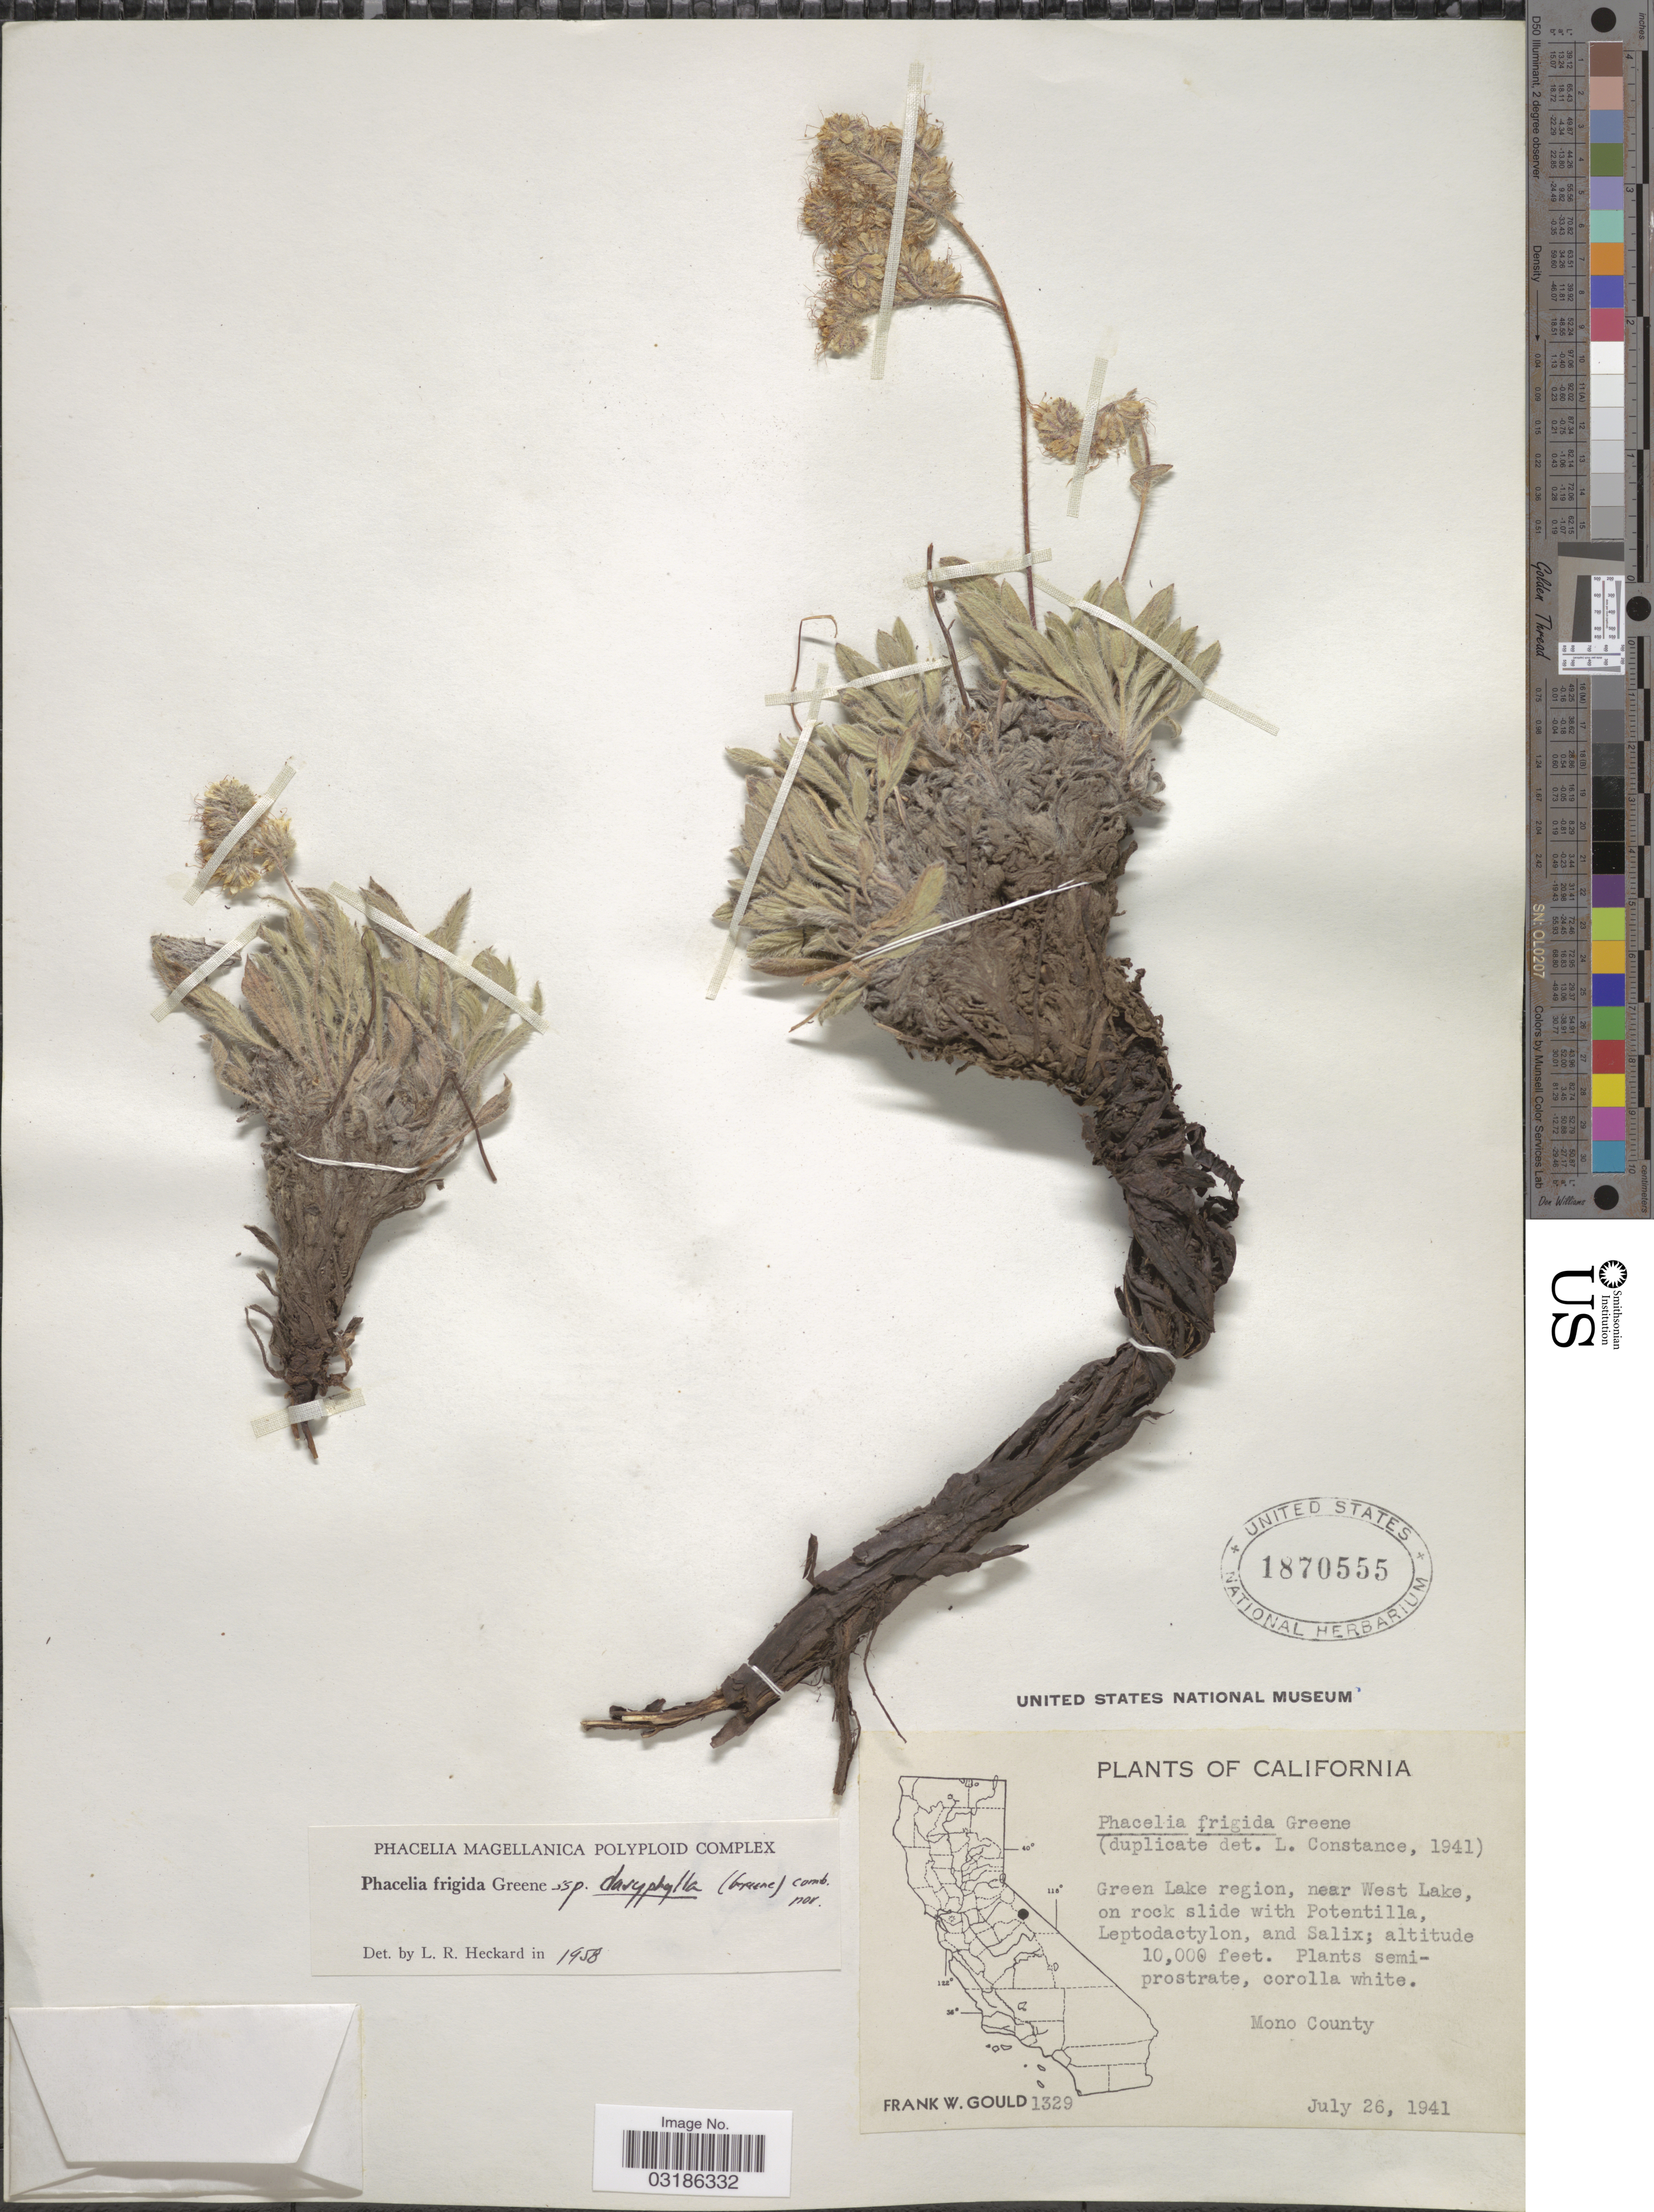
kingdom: Plantae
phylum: Tracheophyta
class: Magnoliopsida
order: Boraginales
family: Hydrophyllaceae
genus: Phacelia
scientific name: Phacelia frigida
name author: Greene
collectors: F. W. Gould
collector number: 1329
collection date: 1941-07-26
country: United States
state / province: California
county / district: Mono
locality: Green Lake region, near West Lake. Mono County.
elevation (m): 3048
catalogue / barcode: US 1870555